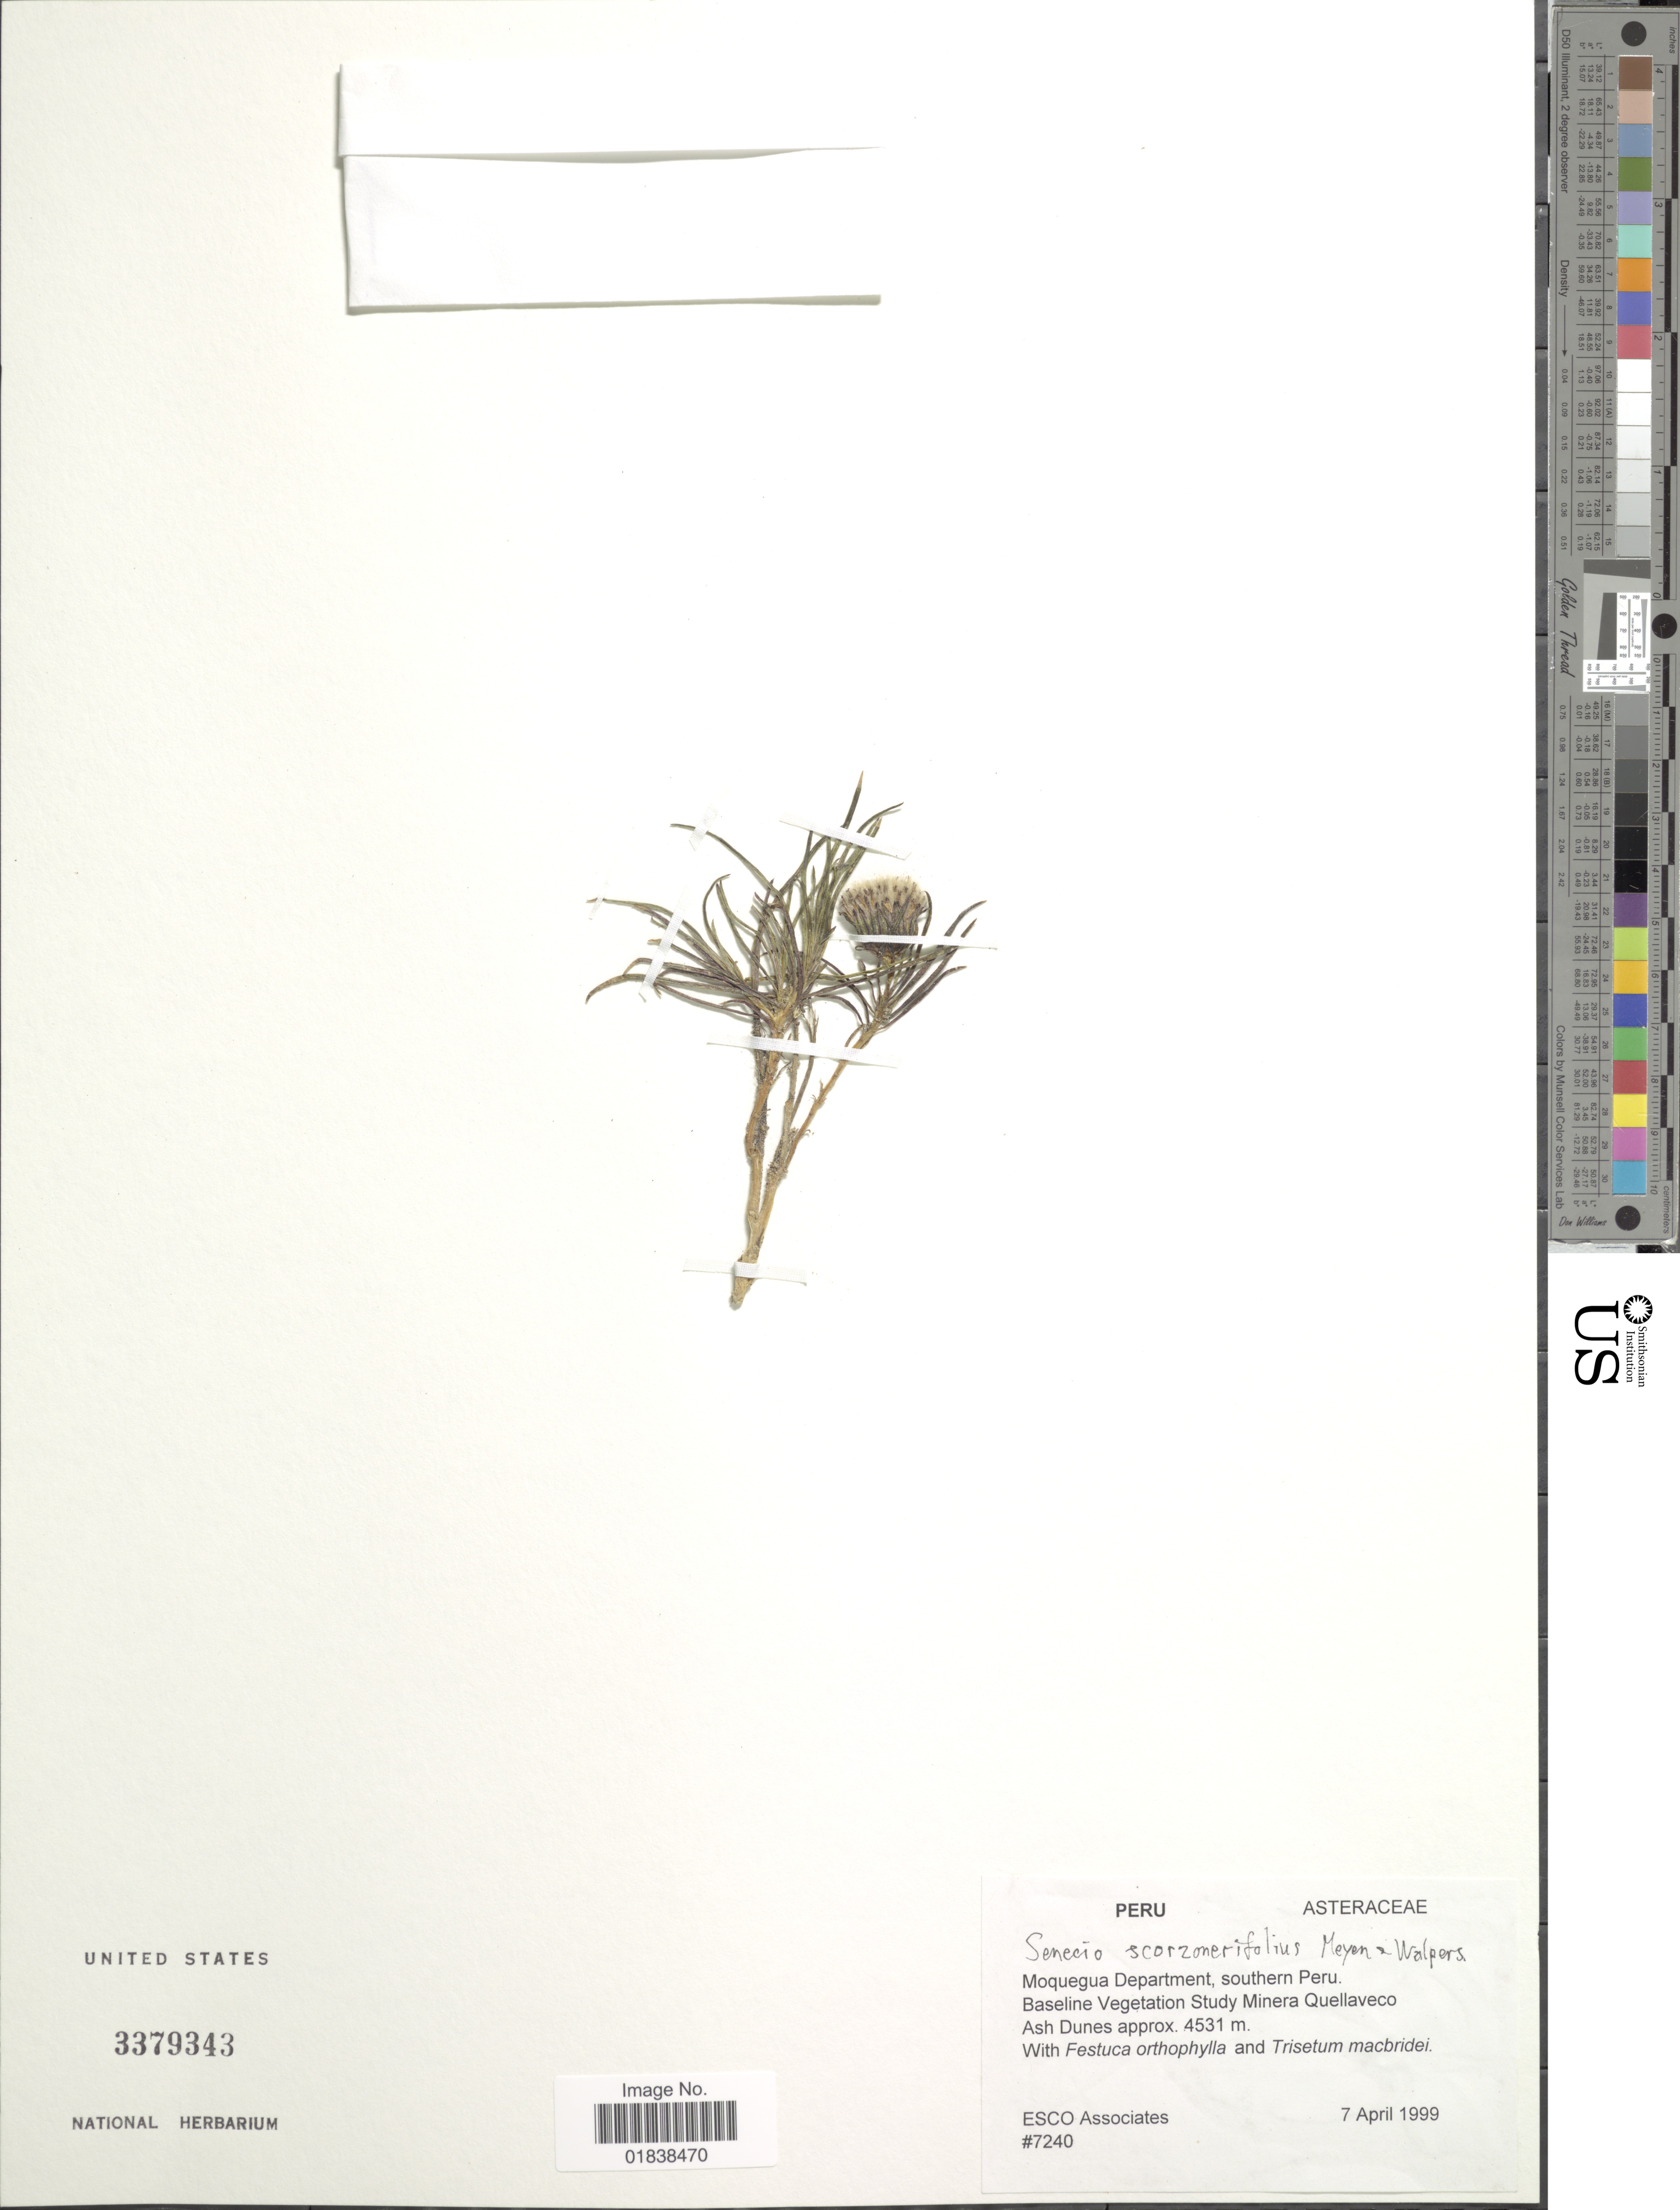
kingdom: Plantae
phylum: Tracheophyta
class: Magnoliopsida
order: Asterales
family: Asteraceae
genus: Senecio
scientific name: Senecio scorzonerifolius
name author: Meyen & Walp.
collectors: ESCO Associates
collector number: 7240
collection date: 1999-04-07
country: Peru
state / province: Moquegua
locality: Southern Peru, Ash Dunes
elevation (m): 4531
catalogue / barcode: US 3379343